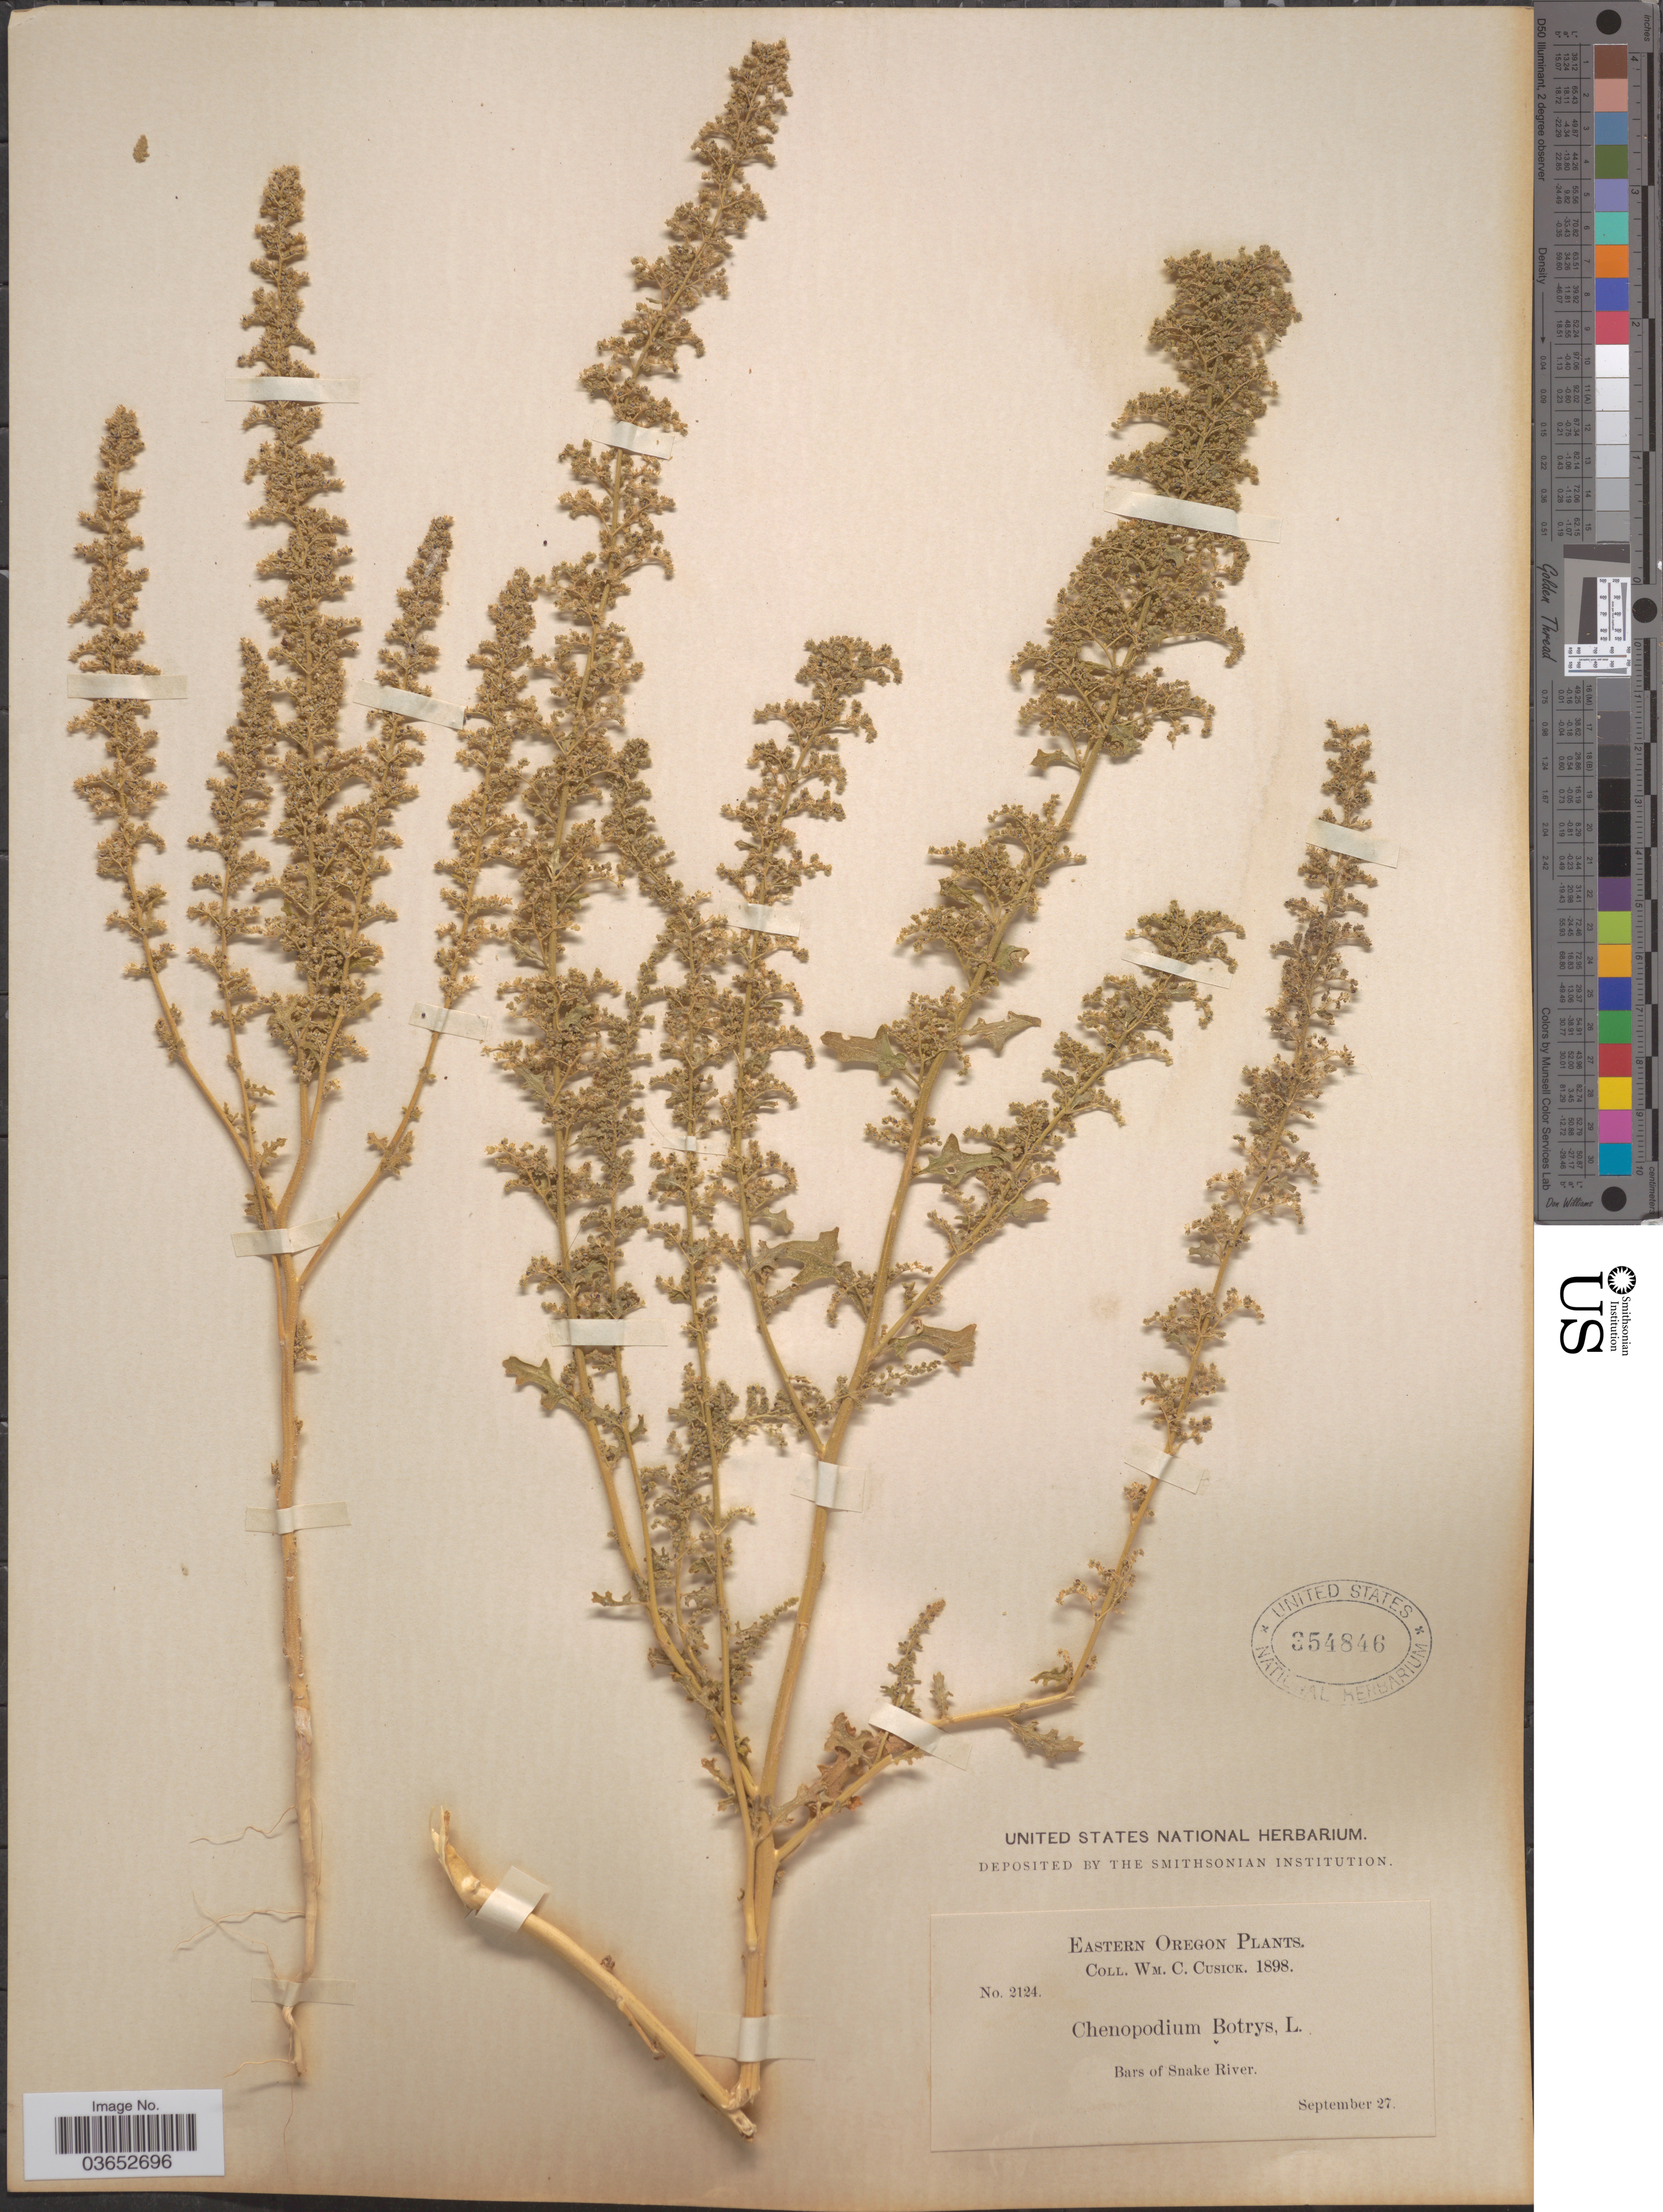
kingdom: Plantae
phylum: Tracheophyta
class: Magnoliopsida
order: Caryophyllales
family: Amaranthaceae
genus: Chenopodium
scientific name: Chenopodium botrys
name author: L.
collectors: W. C. Cusick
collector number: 2124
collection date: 1898-09-27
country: United States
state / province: Oregon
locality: Eastern Oregon. Bars of Snake River.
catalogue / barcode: US 354846